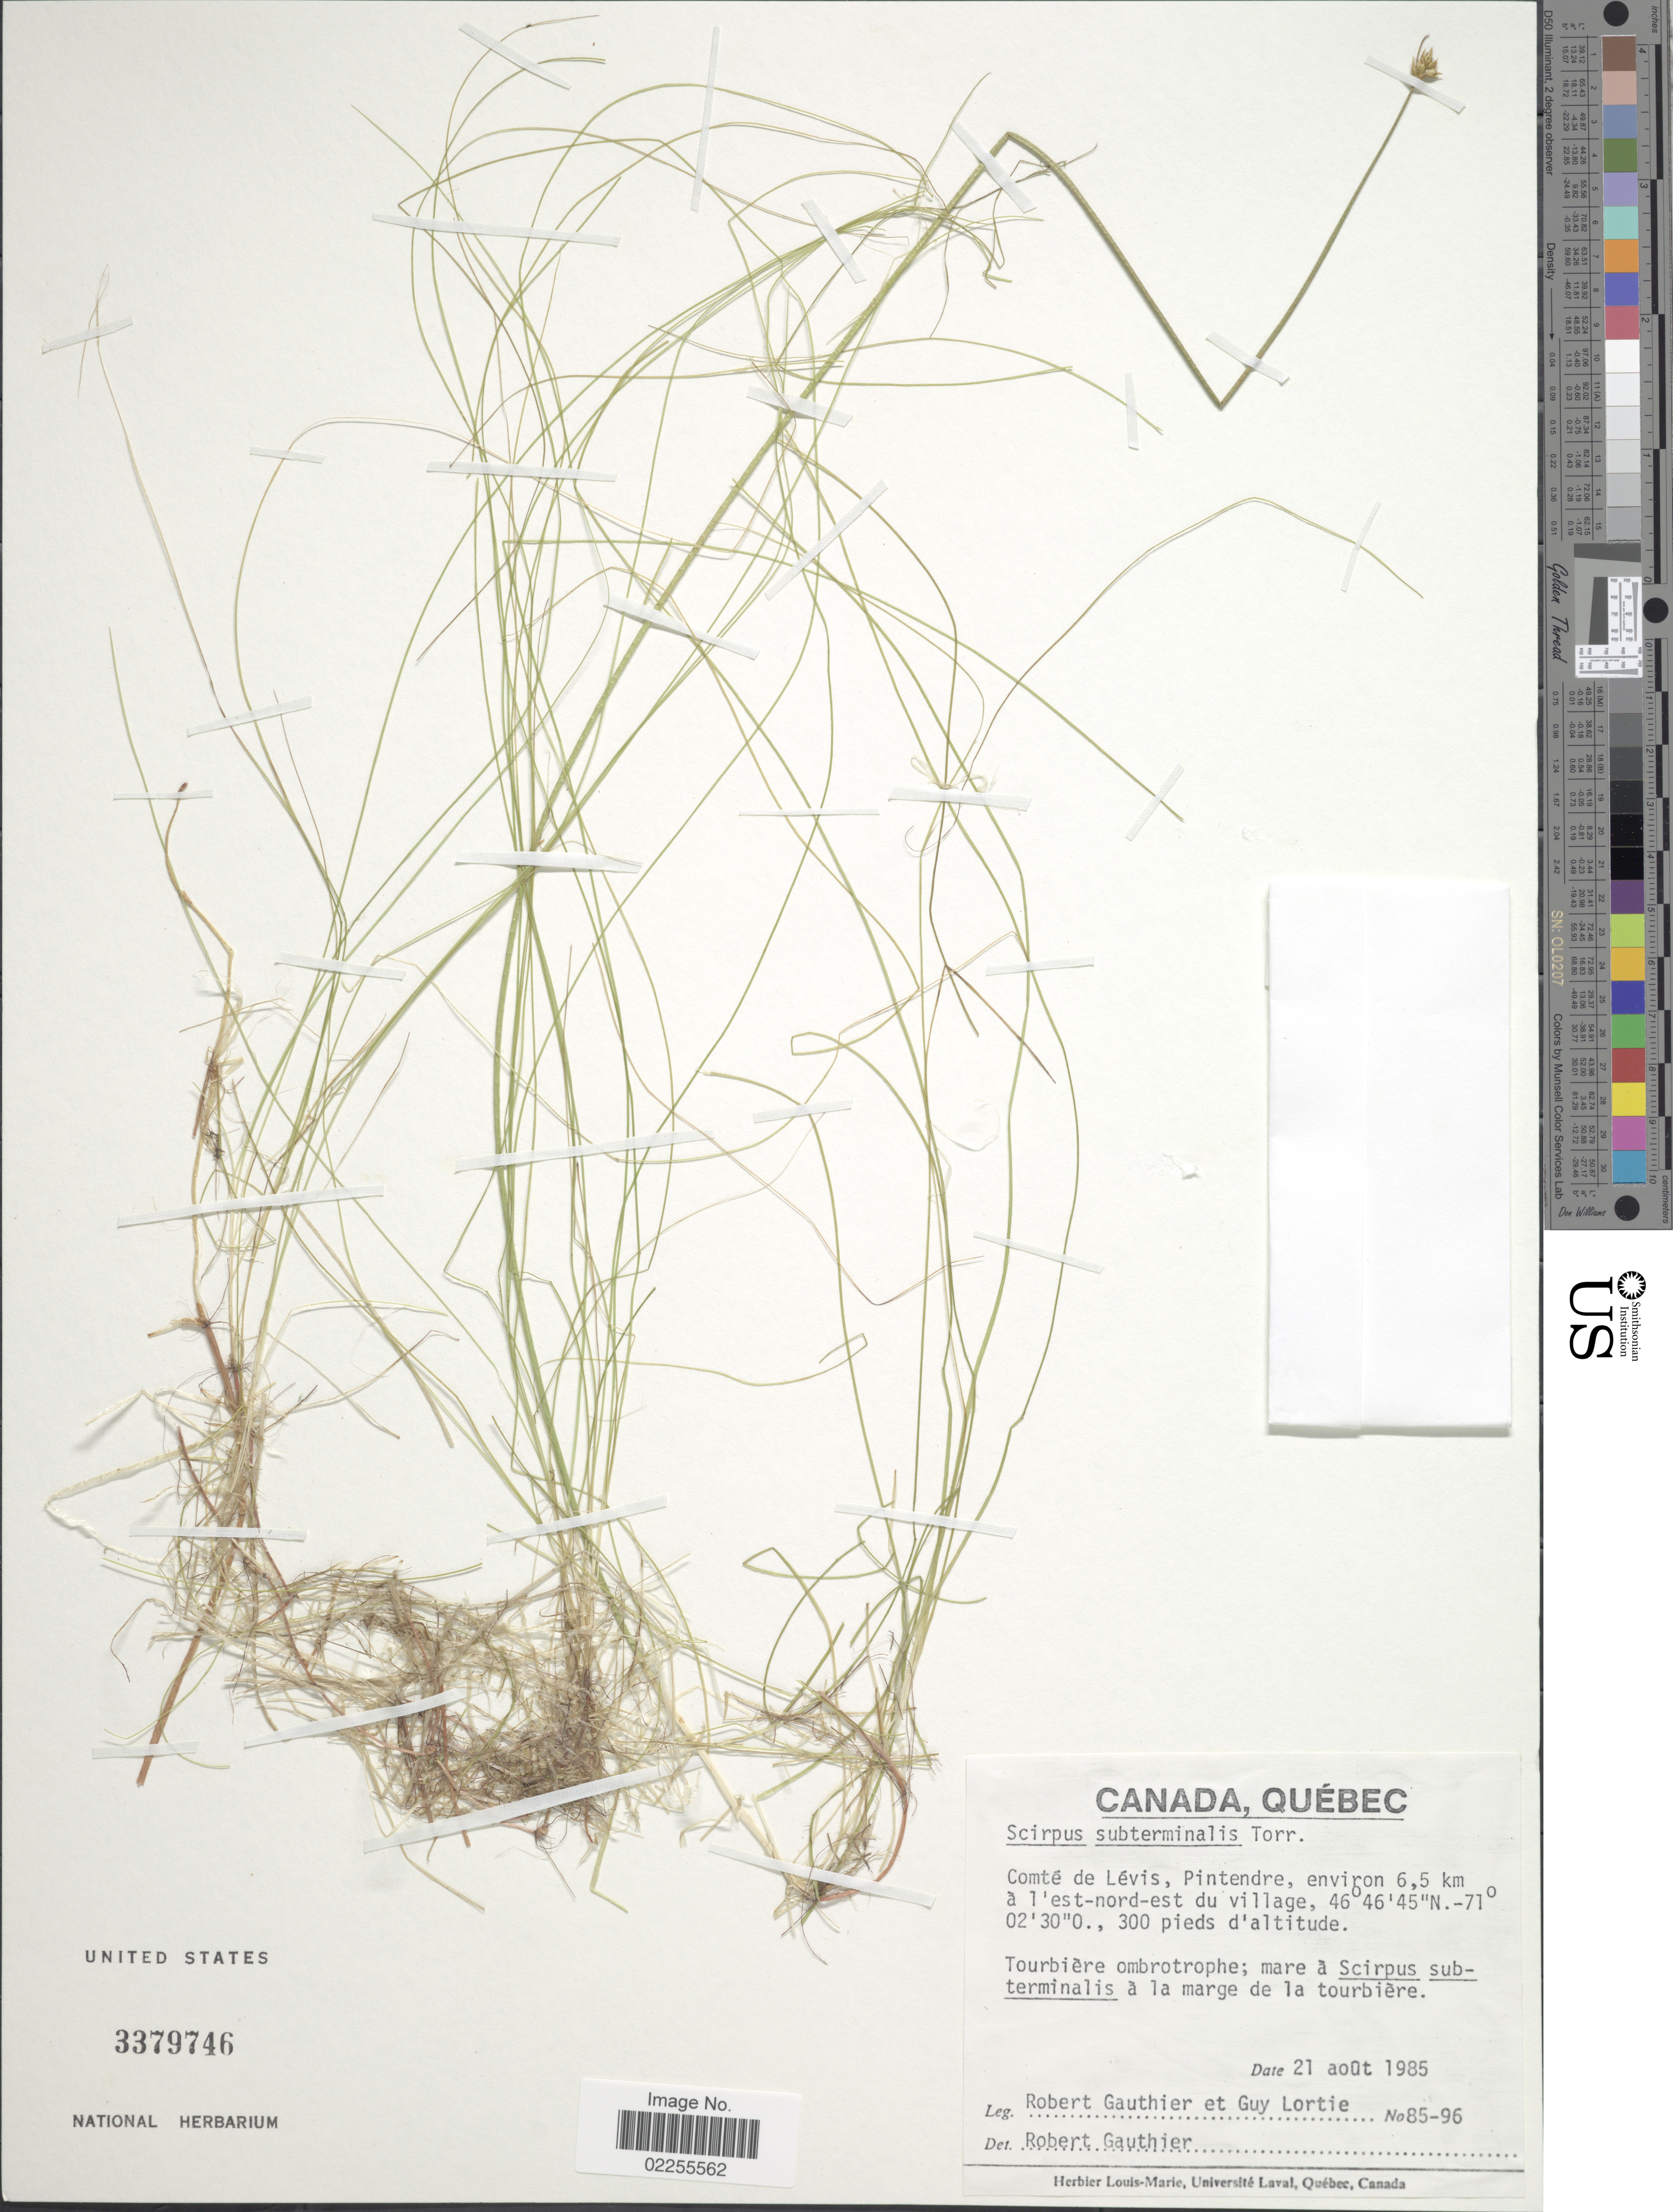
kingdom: Plantae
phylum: Tracheophyta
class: Liliopsida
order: Poales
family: Cyperaceae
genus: Schoenoplectus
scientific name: Schoenoplectus subterminalis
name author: (Torr.) Soják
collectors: R. Gauthier & G. Lortie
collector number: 85-96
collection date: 1985-08-21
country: Canada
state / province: Quebec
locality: Comte de Levis, Pintendre, environ 6.5 km a l'est-nord-est du village.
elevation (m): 91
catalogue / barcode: US 3379746